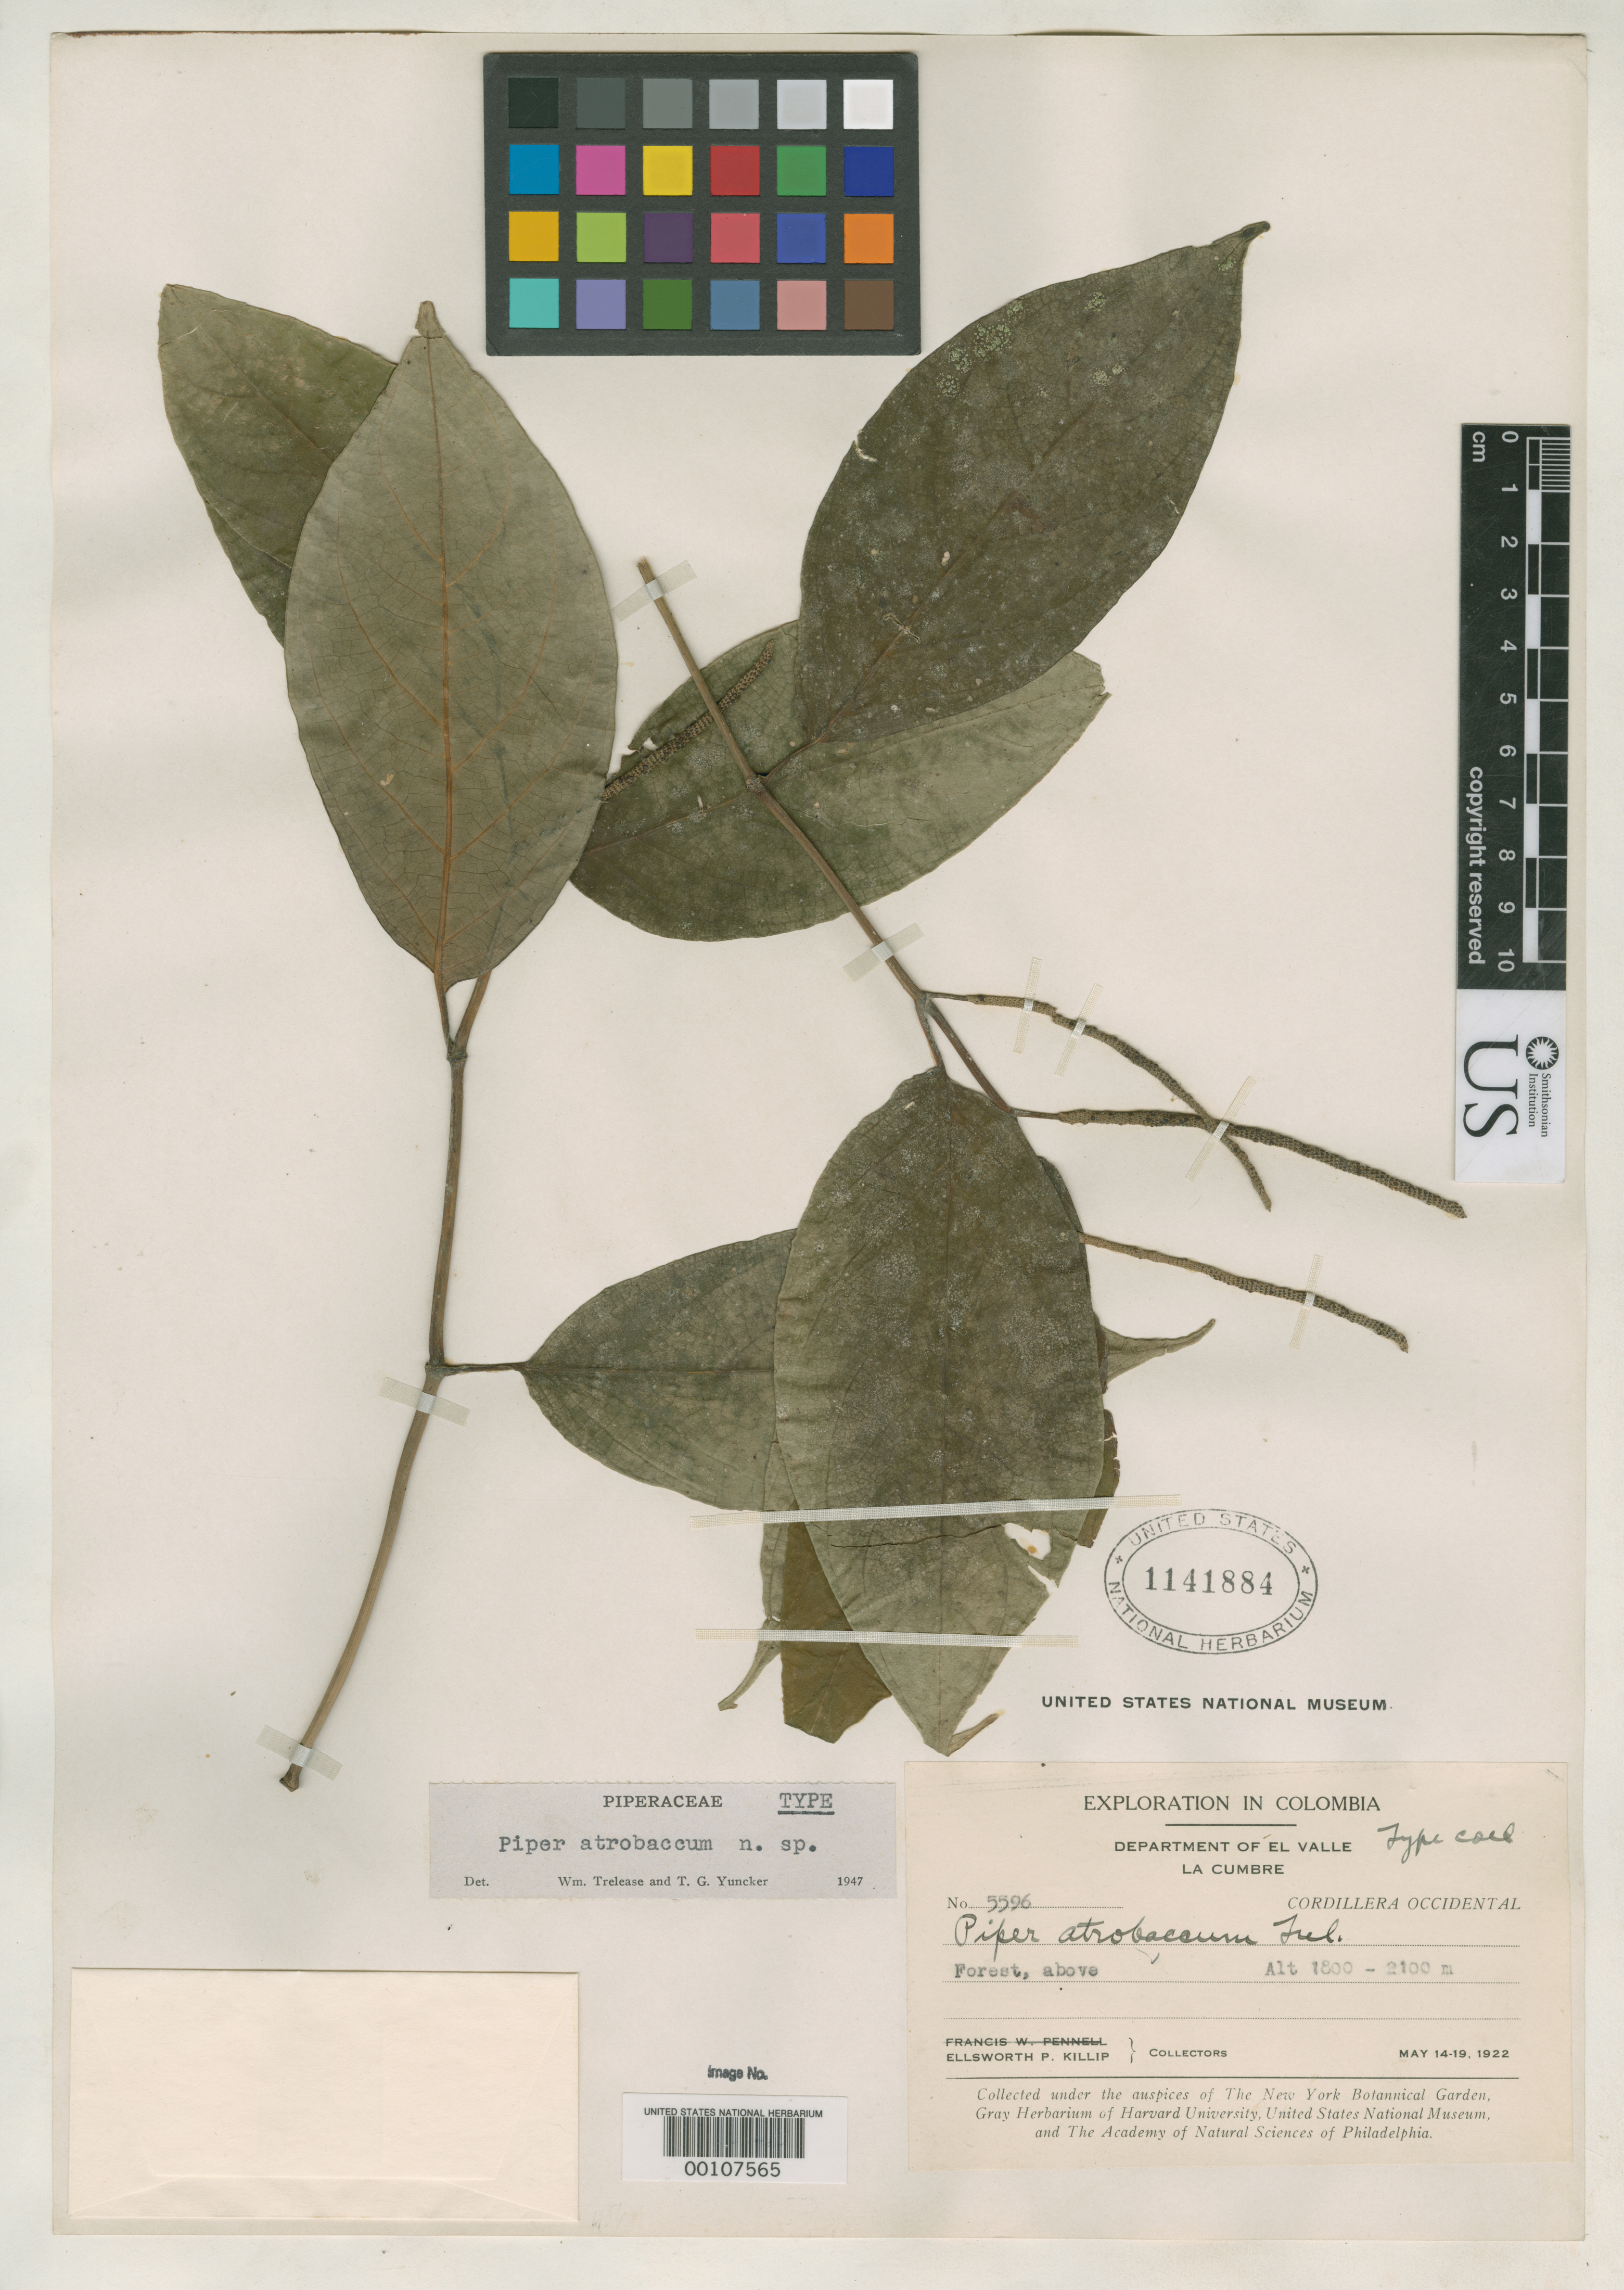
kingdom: Plantae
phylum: Tracheophyta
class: Magnoliopsida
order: Piperales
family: Piperaceae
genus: Piper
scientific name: Piper atrobaccum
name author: Trel. & Yunck.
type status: Holotype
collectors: E. P. Killip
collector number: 5596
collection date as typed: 14 May 1922 to 19 May 1922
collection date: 1922-05-14/1922-05-19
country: Colombia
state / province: Valle del Cauca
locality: Cordillera Occidental, above La Cumbe.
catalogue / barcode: US 1141884